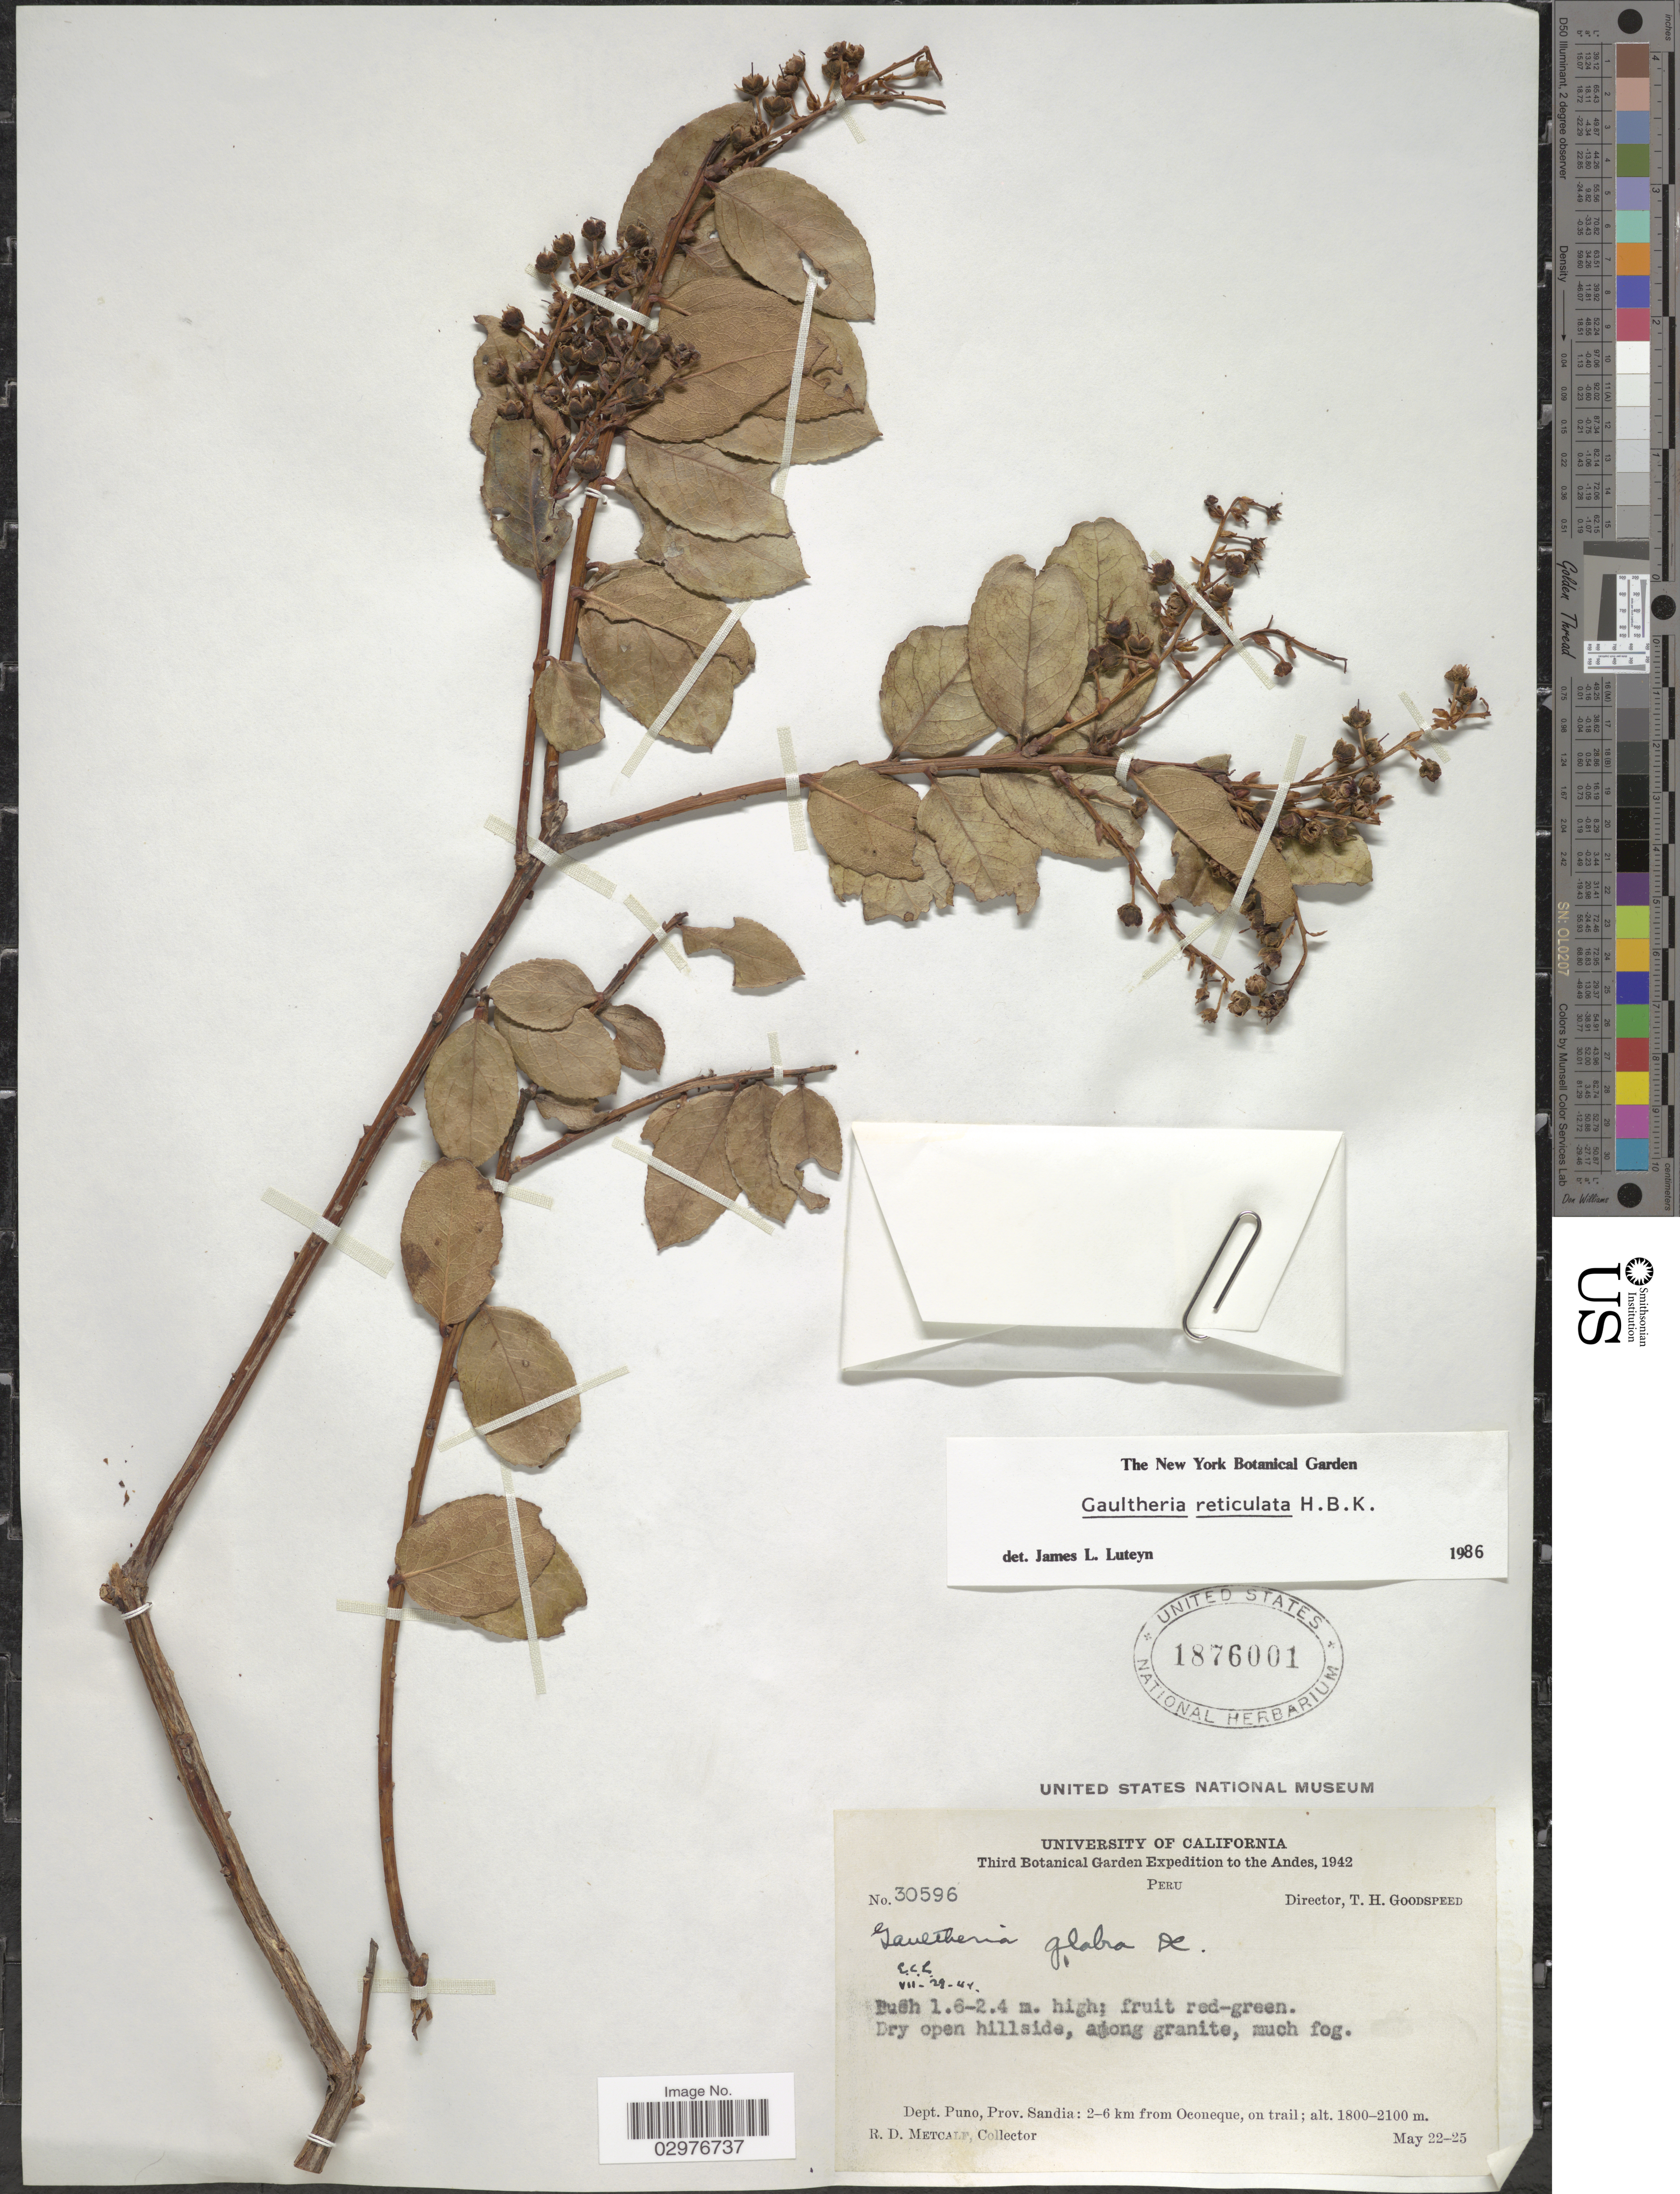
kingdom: Plantae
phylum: Tracheophyta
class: Magnoliopsida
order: Ericales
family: Ericaceae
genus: Gaultheria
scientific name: Gaultheria reticulata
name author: Kunth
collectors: R. D. Metcalf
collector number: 30596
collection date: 1942-05-22/1942-05-25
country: Peru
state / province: Puno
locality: Andes. Dept. Puno, Prov. Sandia: 2-6 km from Oconeque, on trail.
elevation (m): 1800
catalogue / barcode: US 1876001